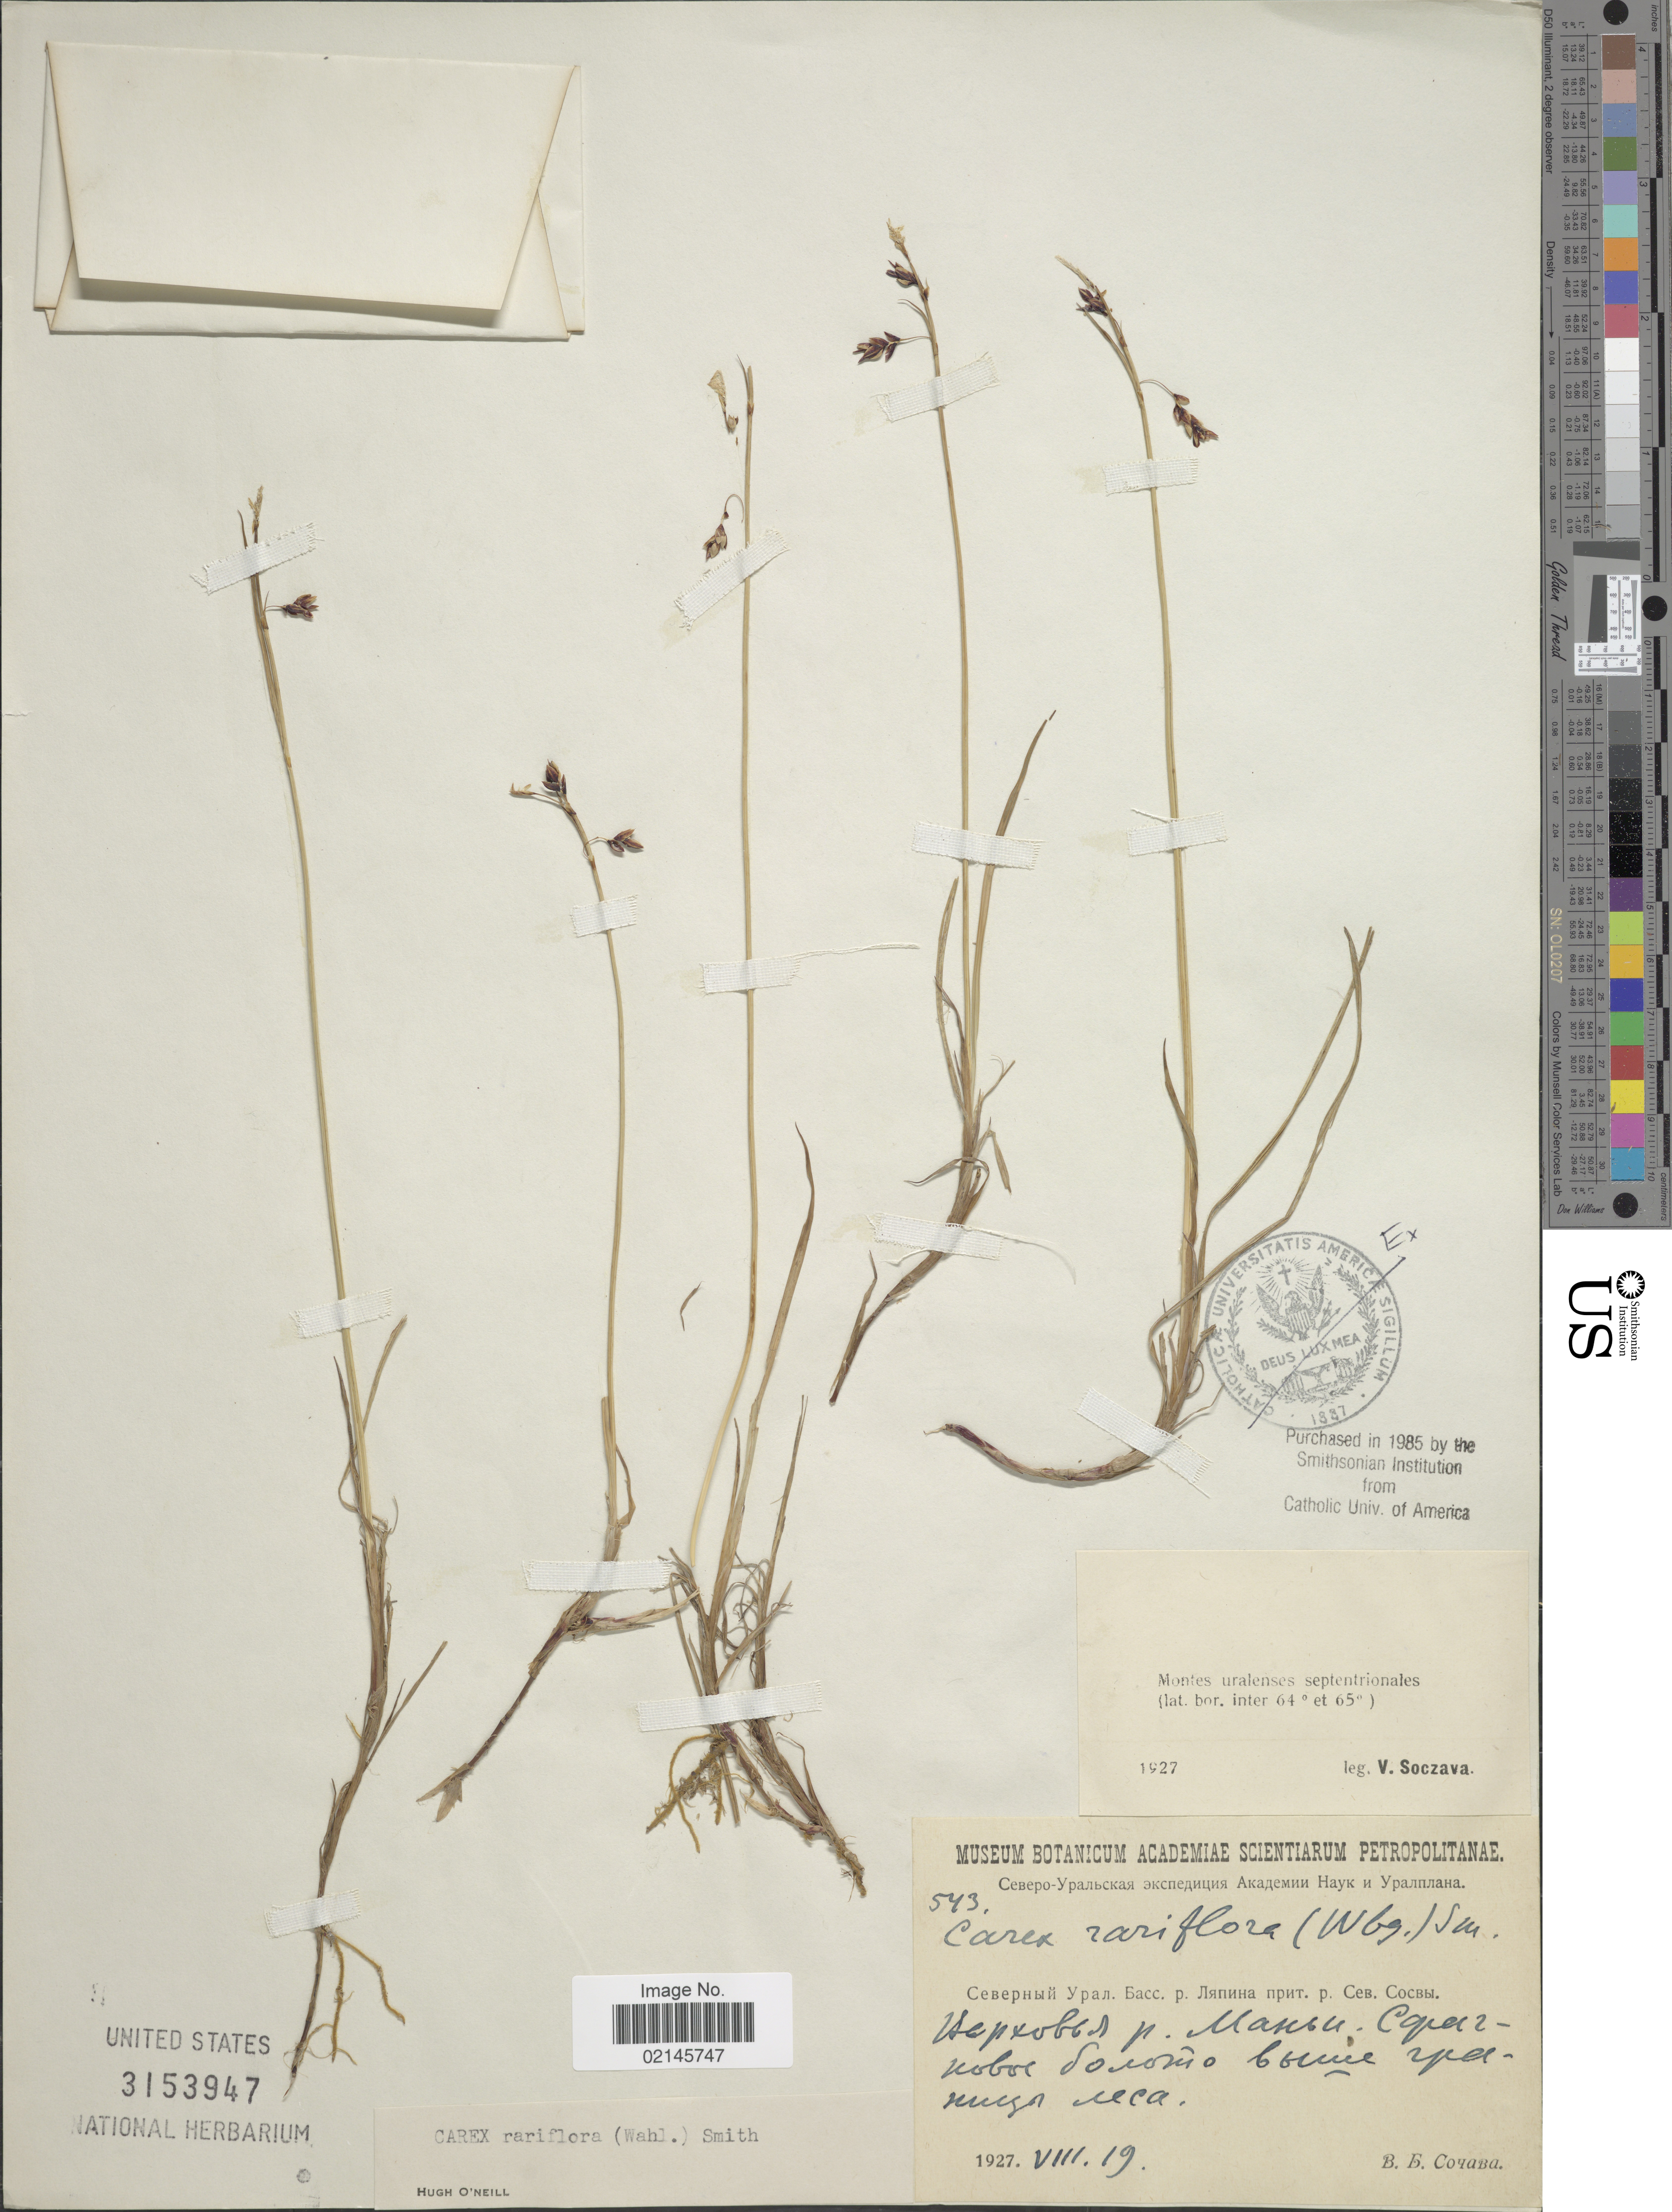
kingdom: Plantae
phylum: Tracheophyta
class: Liliopsida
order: Poales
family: Cyperaceae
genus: Carex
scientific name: Carex rariflora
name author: (Wahlenb.) Sm.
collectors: V. Soczava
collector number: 543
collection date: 1927-08-19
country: Russian Federation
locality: Montes uralenses septentrionales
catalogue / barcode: US 3153947